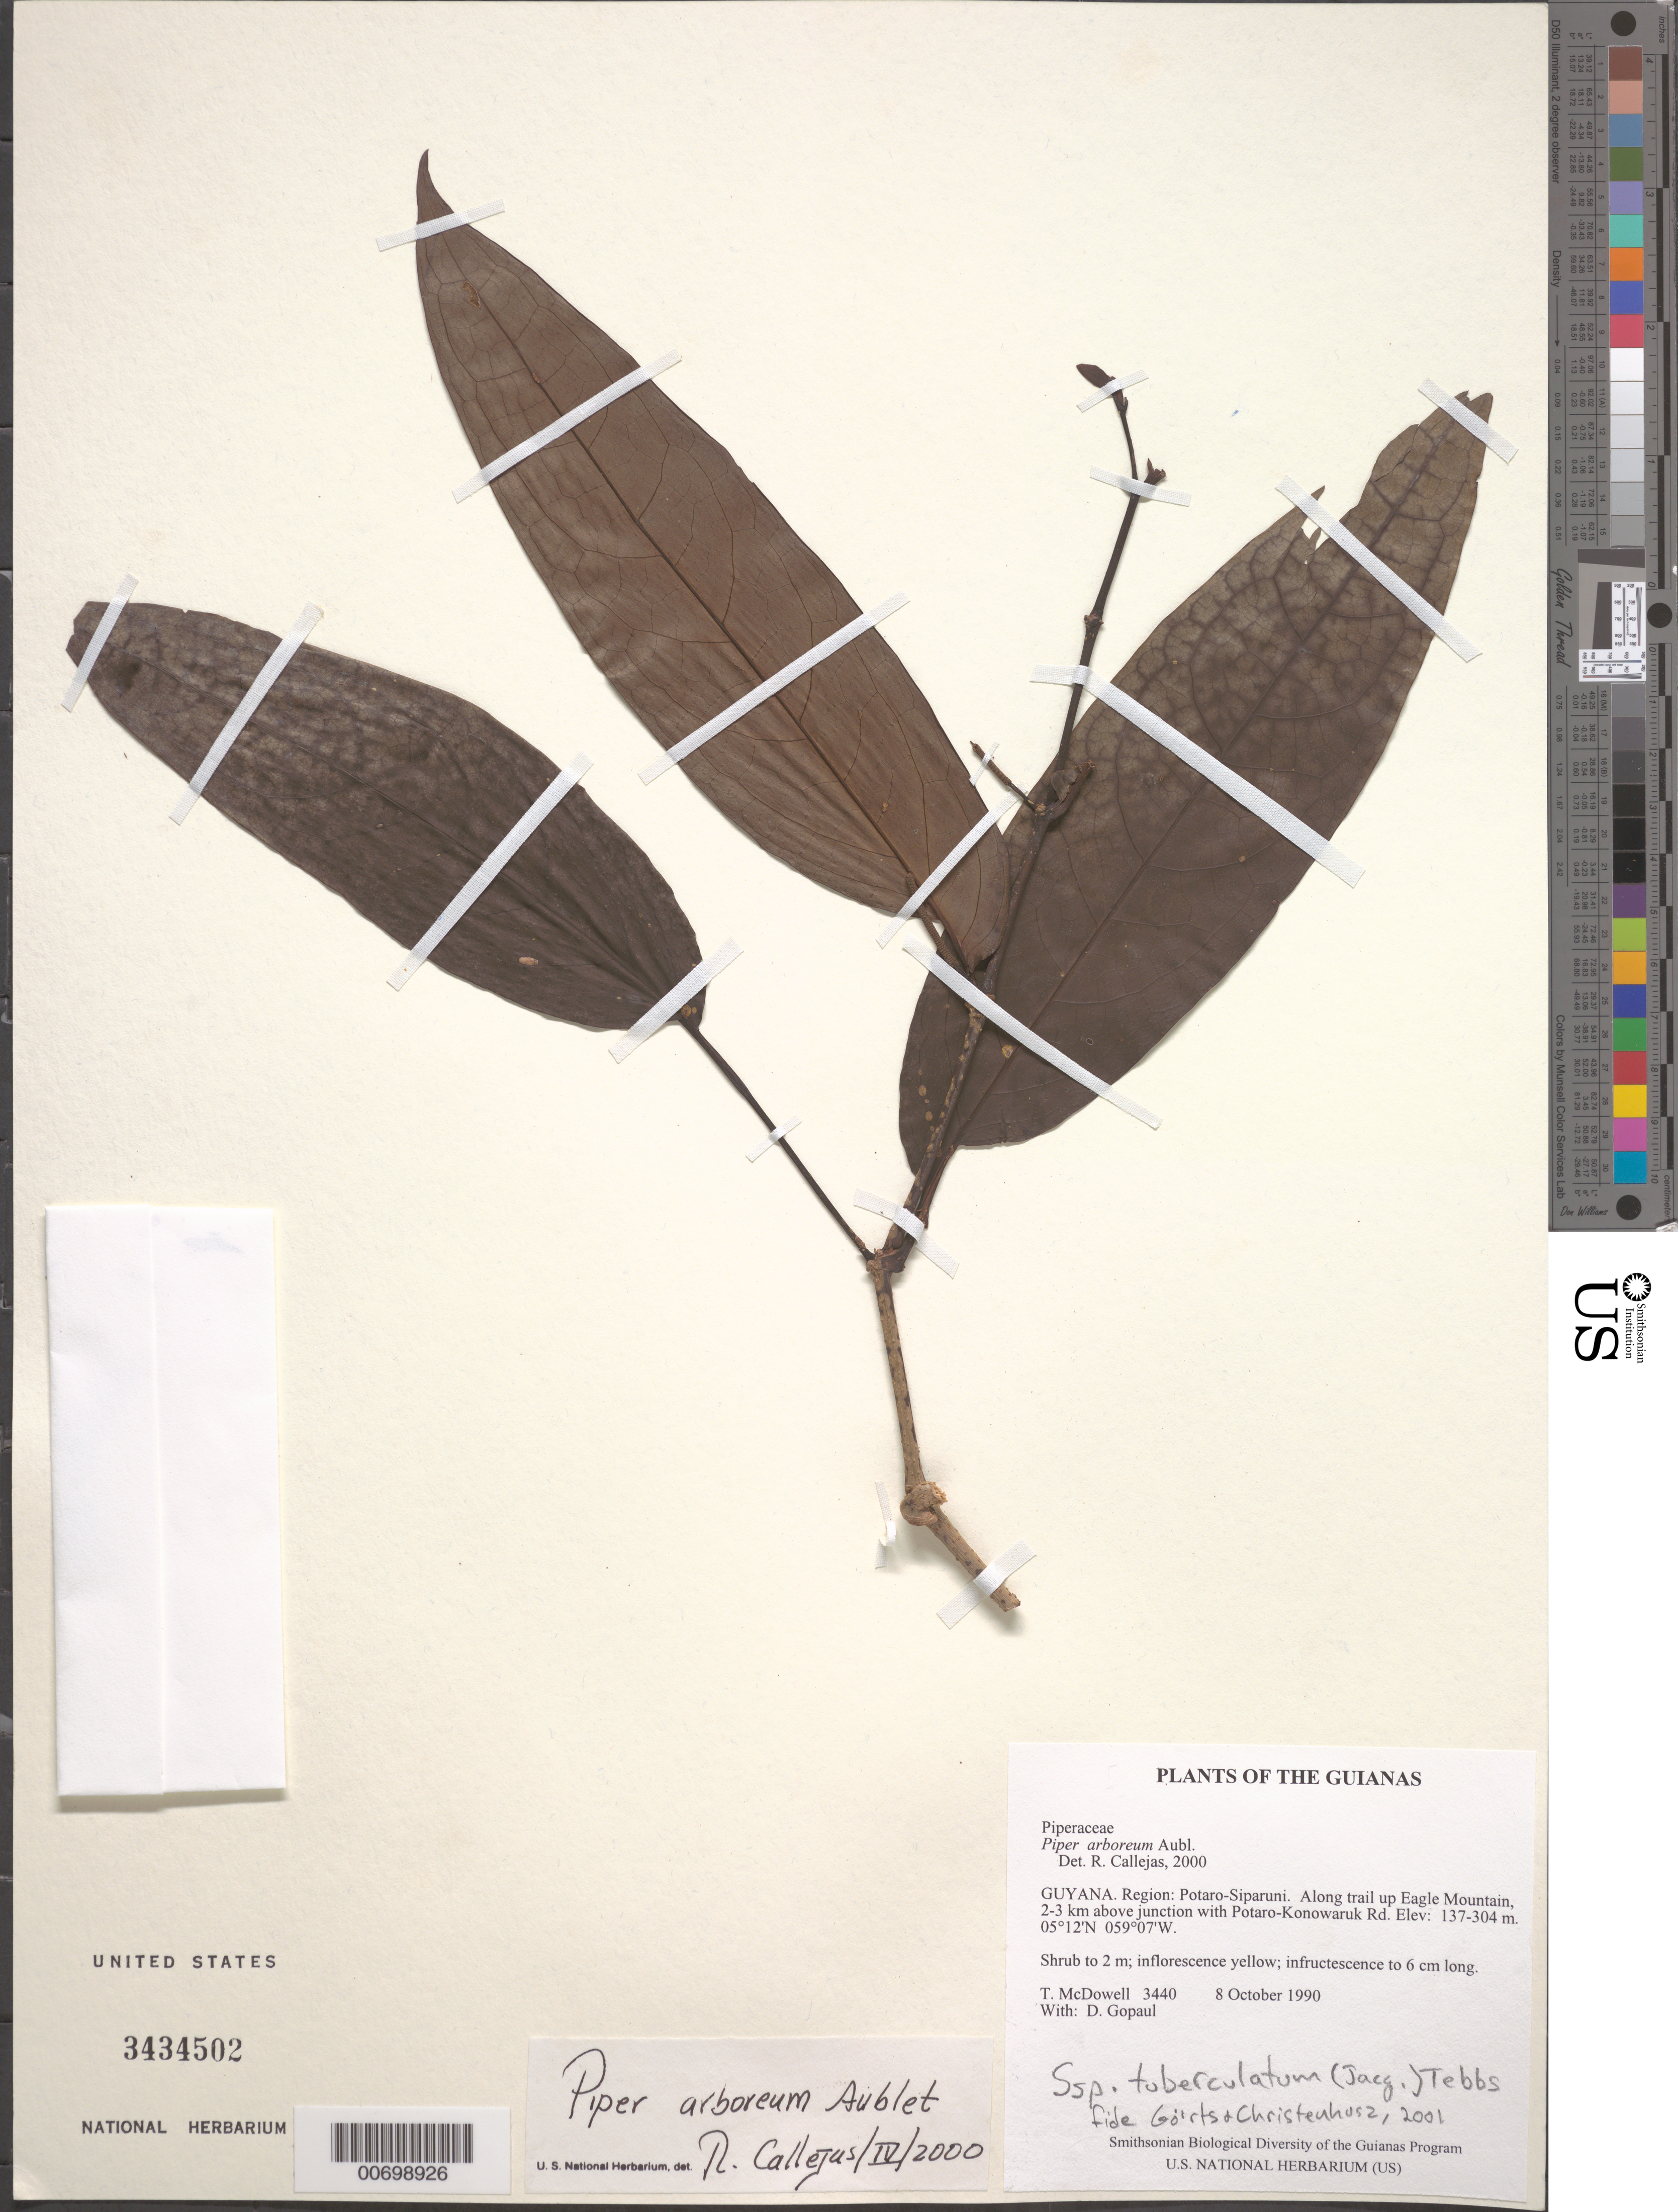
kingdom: Plantae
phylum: Tracheophyta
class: Magnoliopsida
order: Piperales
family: Piperaceae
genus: Piper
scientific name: Piper arboreum subsp. tuberculatum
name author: (Jacq.) Tebbs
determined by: Görts-van Rijn, A. R.; Christenhusz, M. J.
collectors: T. McDowell & D. Gopaul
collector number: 3440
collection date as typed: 8 October 1990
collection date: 1990-10-08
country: Guyana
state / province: Potaro-Siparuni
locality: Along trail up Eagle Mountain, 2-3 km above junction with Potaro-Konowaruk Rd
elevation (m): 137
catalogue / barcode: US 3434502